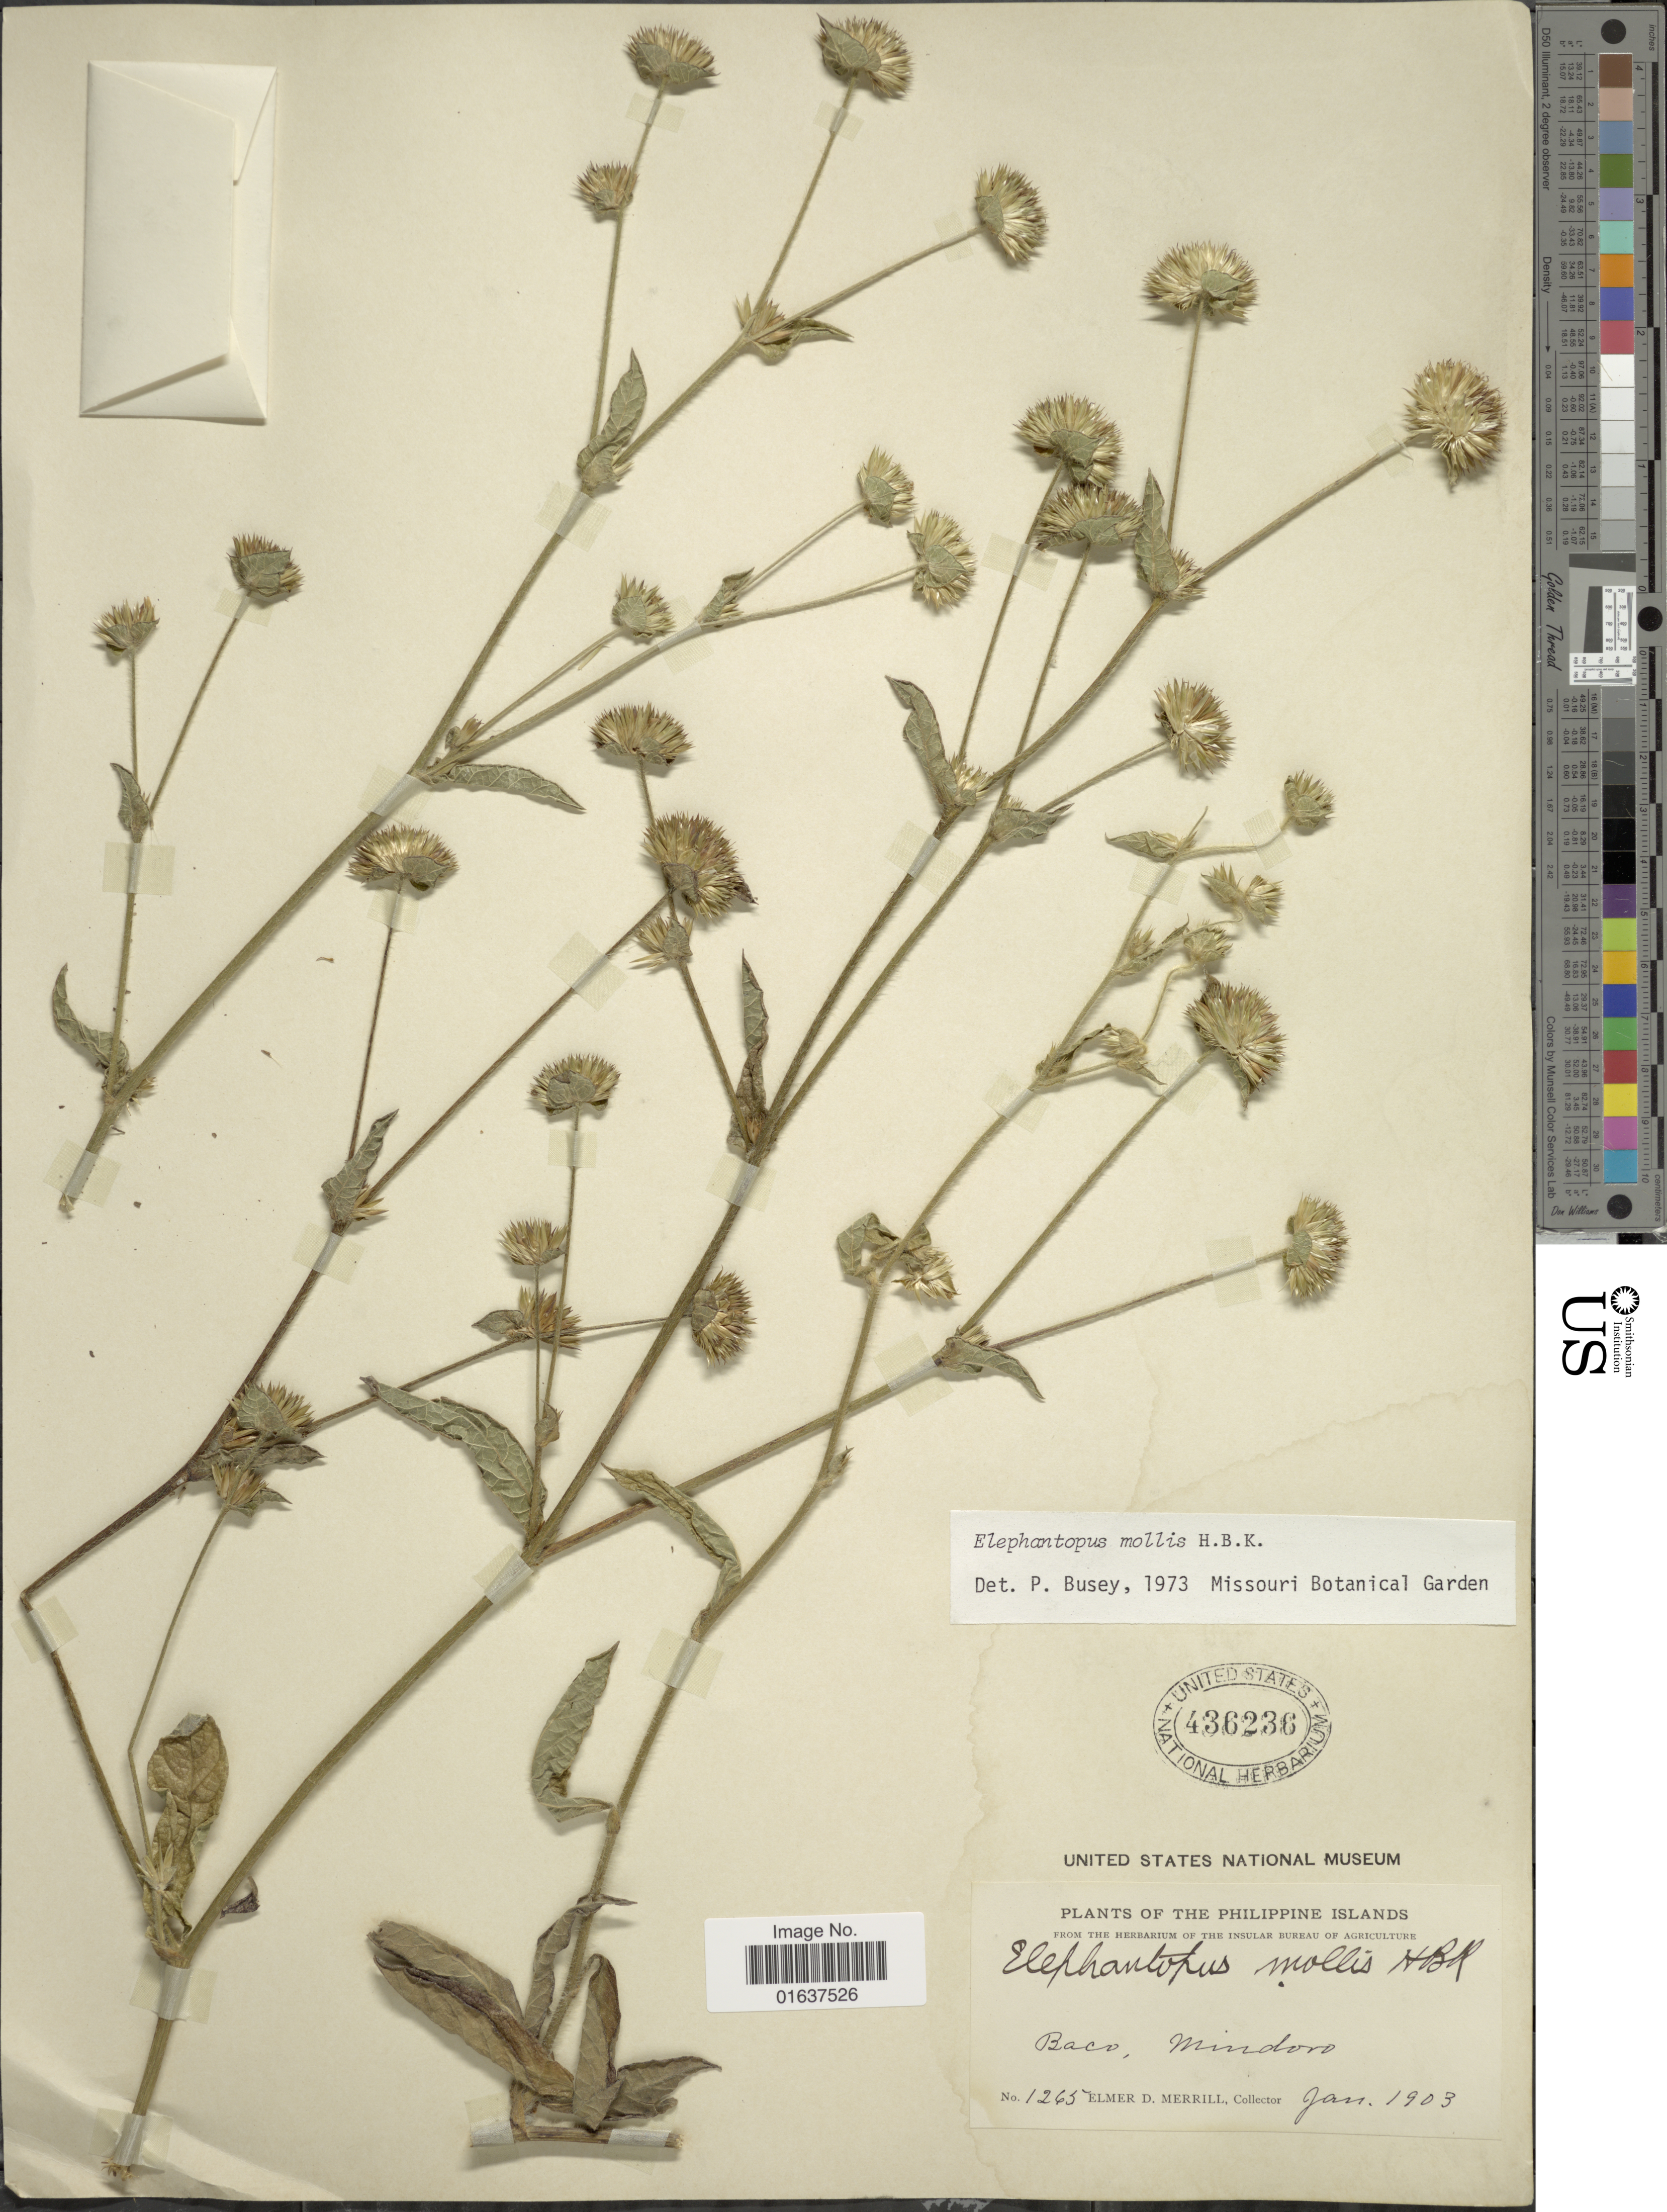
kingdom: Plantae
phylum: Tracheophyta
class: Magnoliopsida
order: Asterales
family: Asteraceae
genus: Elephantopus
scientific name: Elephantopus mollis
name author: Kunth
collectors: E. D. Merrill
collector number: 1265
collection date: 1903-01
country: Philippines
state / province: Mimaropa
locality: Baco, Mindoro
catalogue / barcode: US 436236